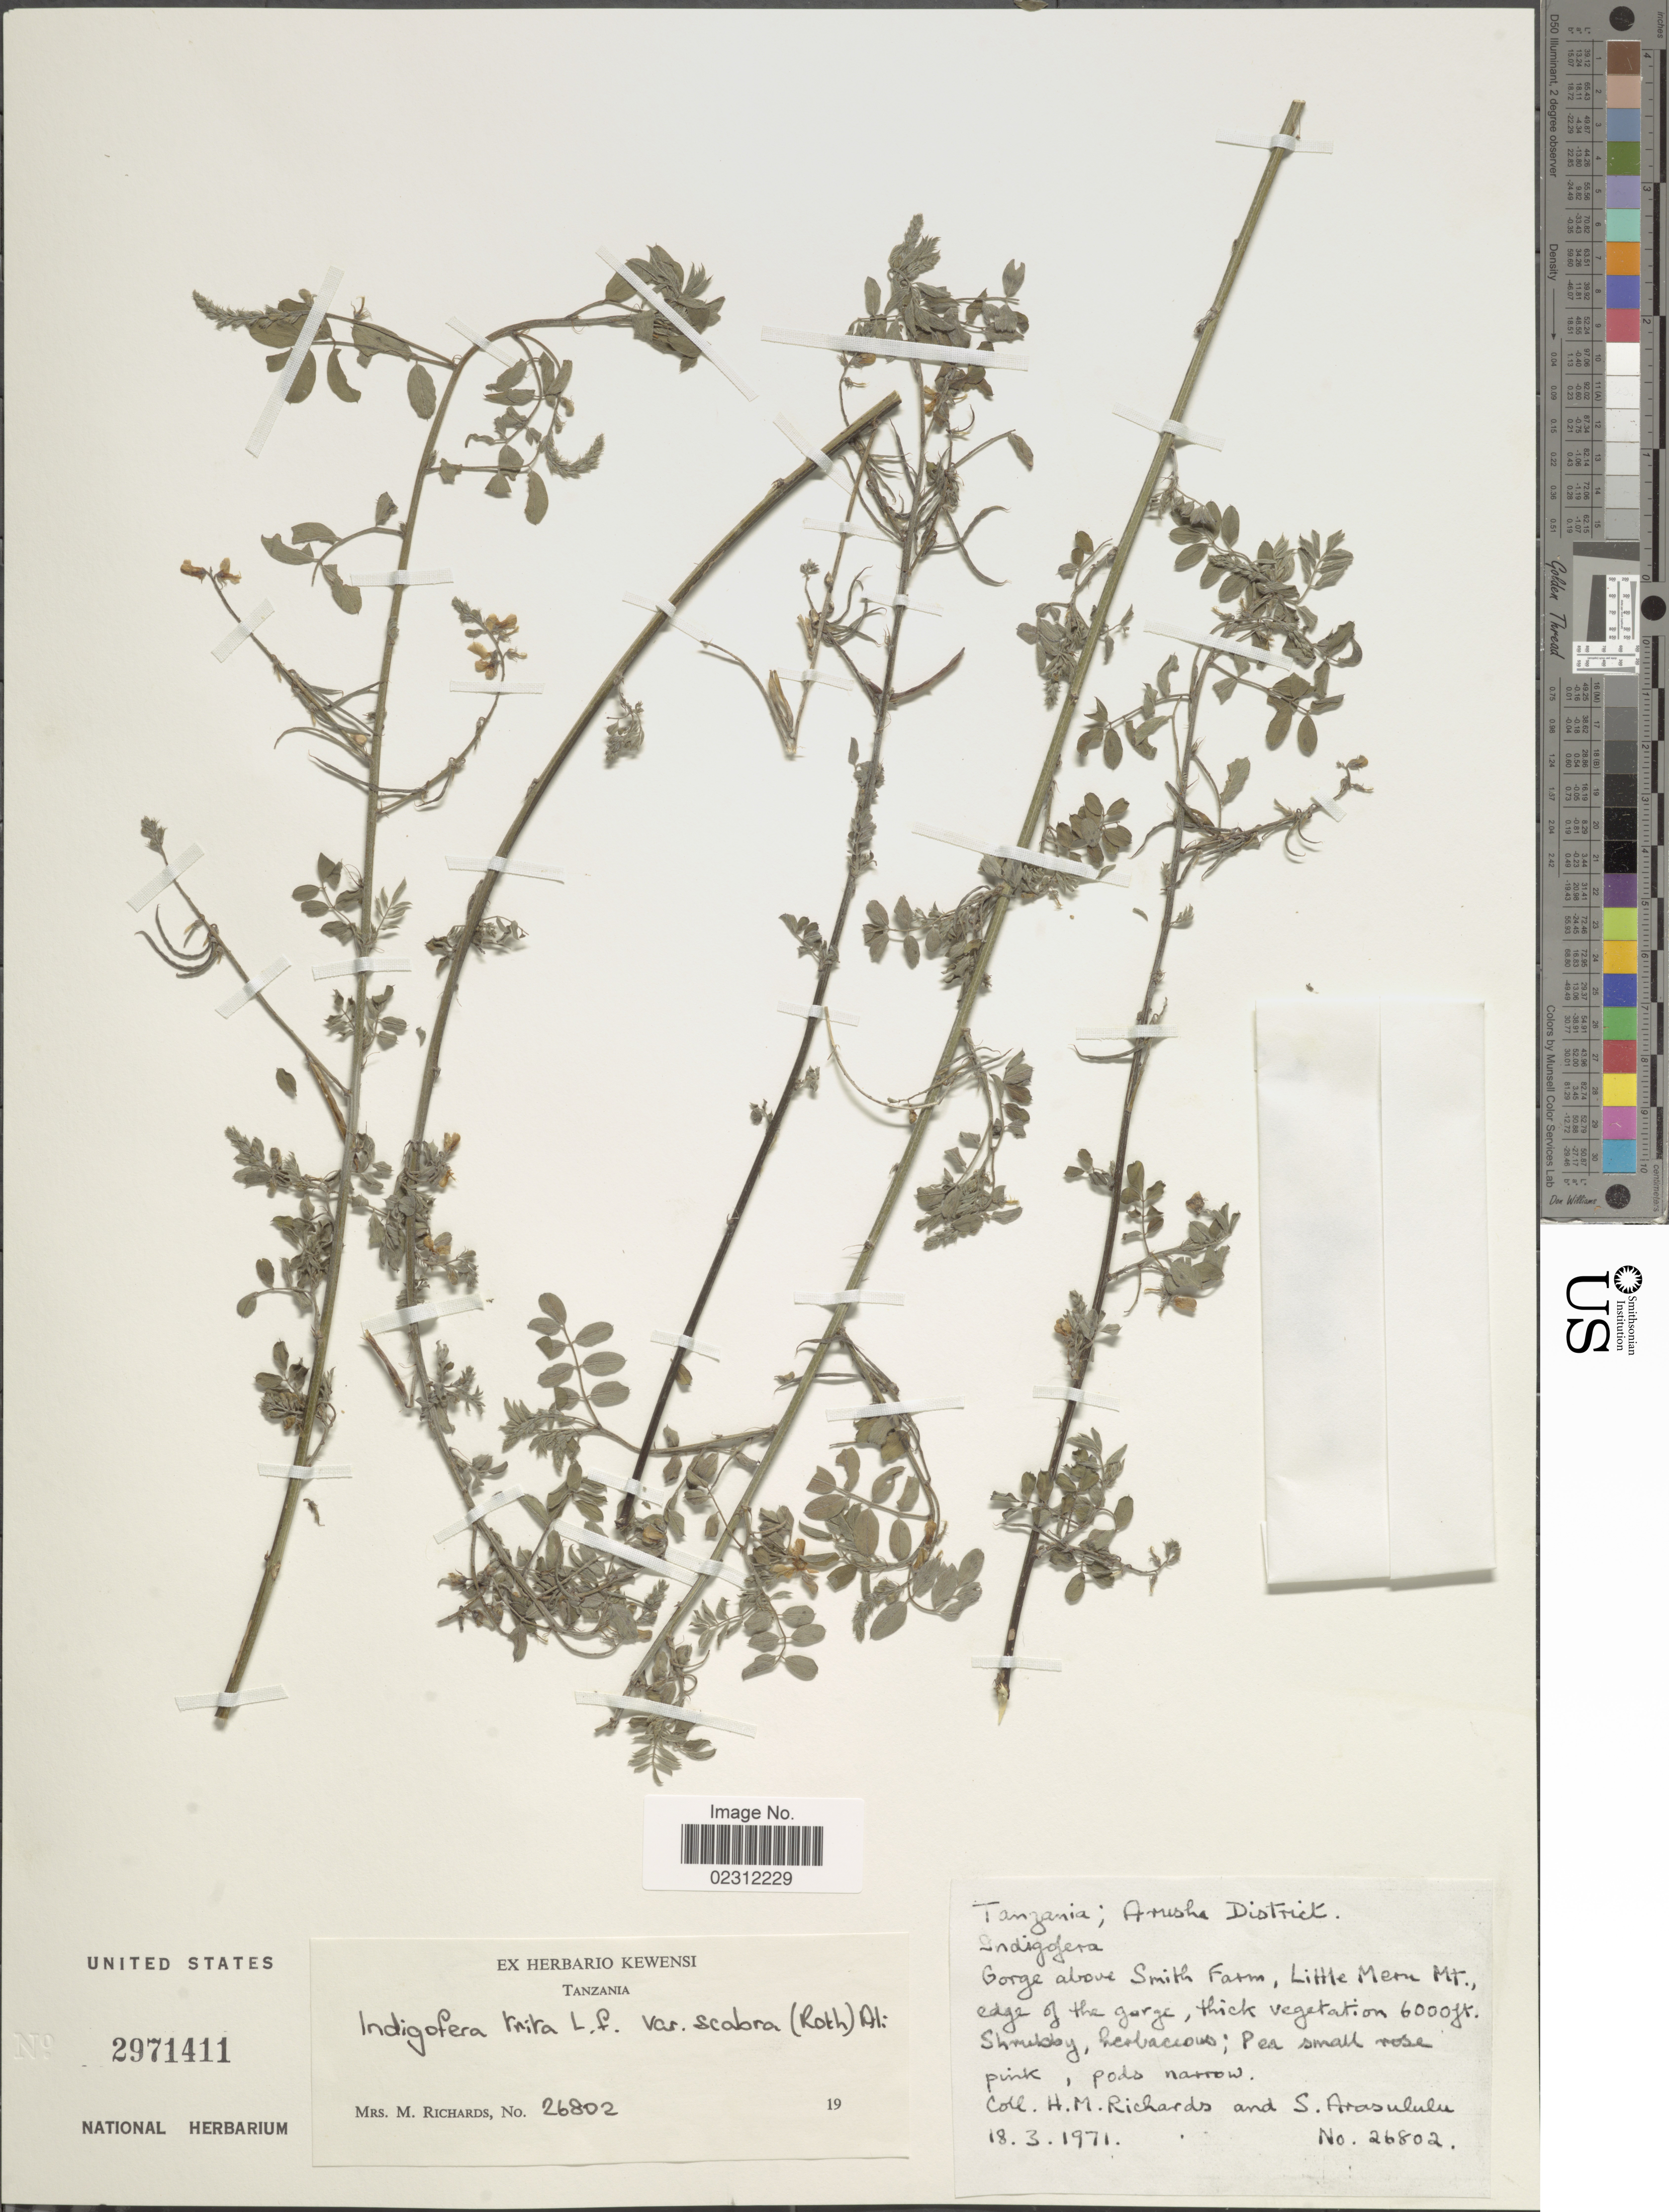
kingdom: Plantae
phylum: Tracheophyta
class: Magnoliopsida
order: Fabales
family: Fabaceae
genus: Indigofera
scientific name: Indigofera tristis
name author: E. Mey.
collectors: H. Richards & S. Arasululu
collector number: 26802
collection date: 1971-03-18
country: Tanzania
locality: Arusha District, Gorge above Smith Farm, Little Menu Mt.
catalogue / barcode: US 2971411